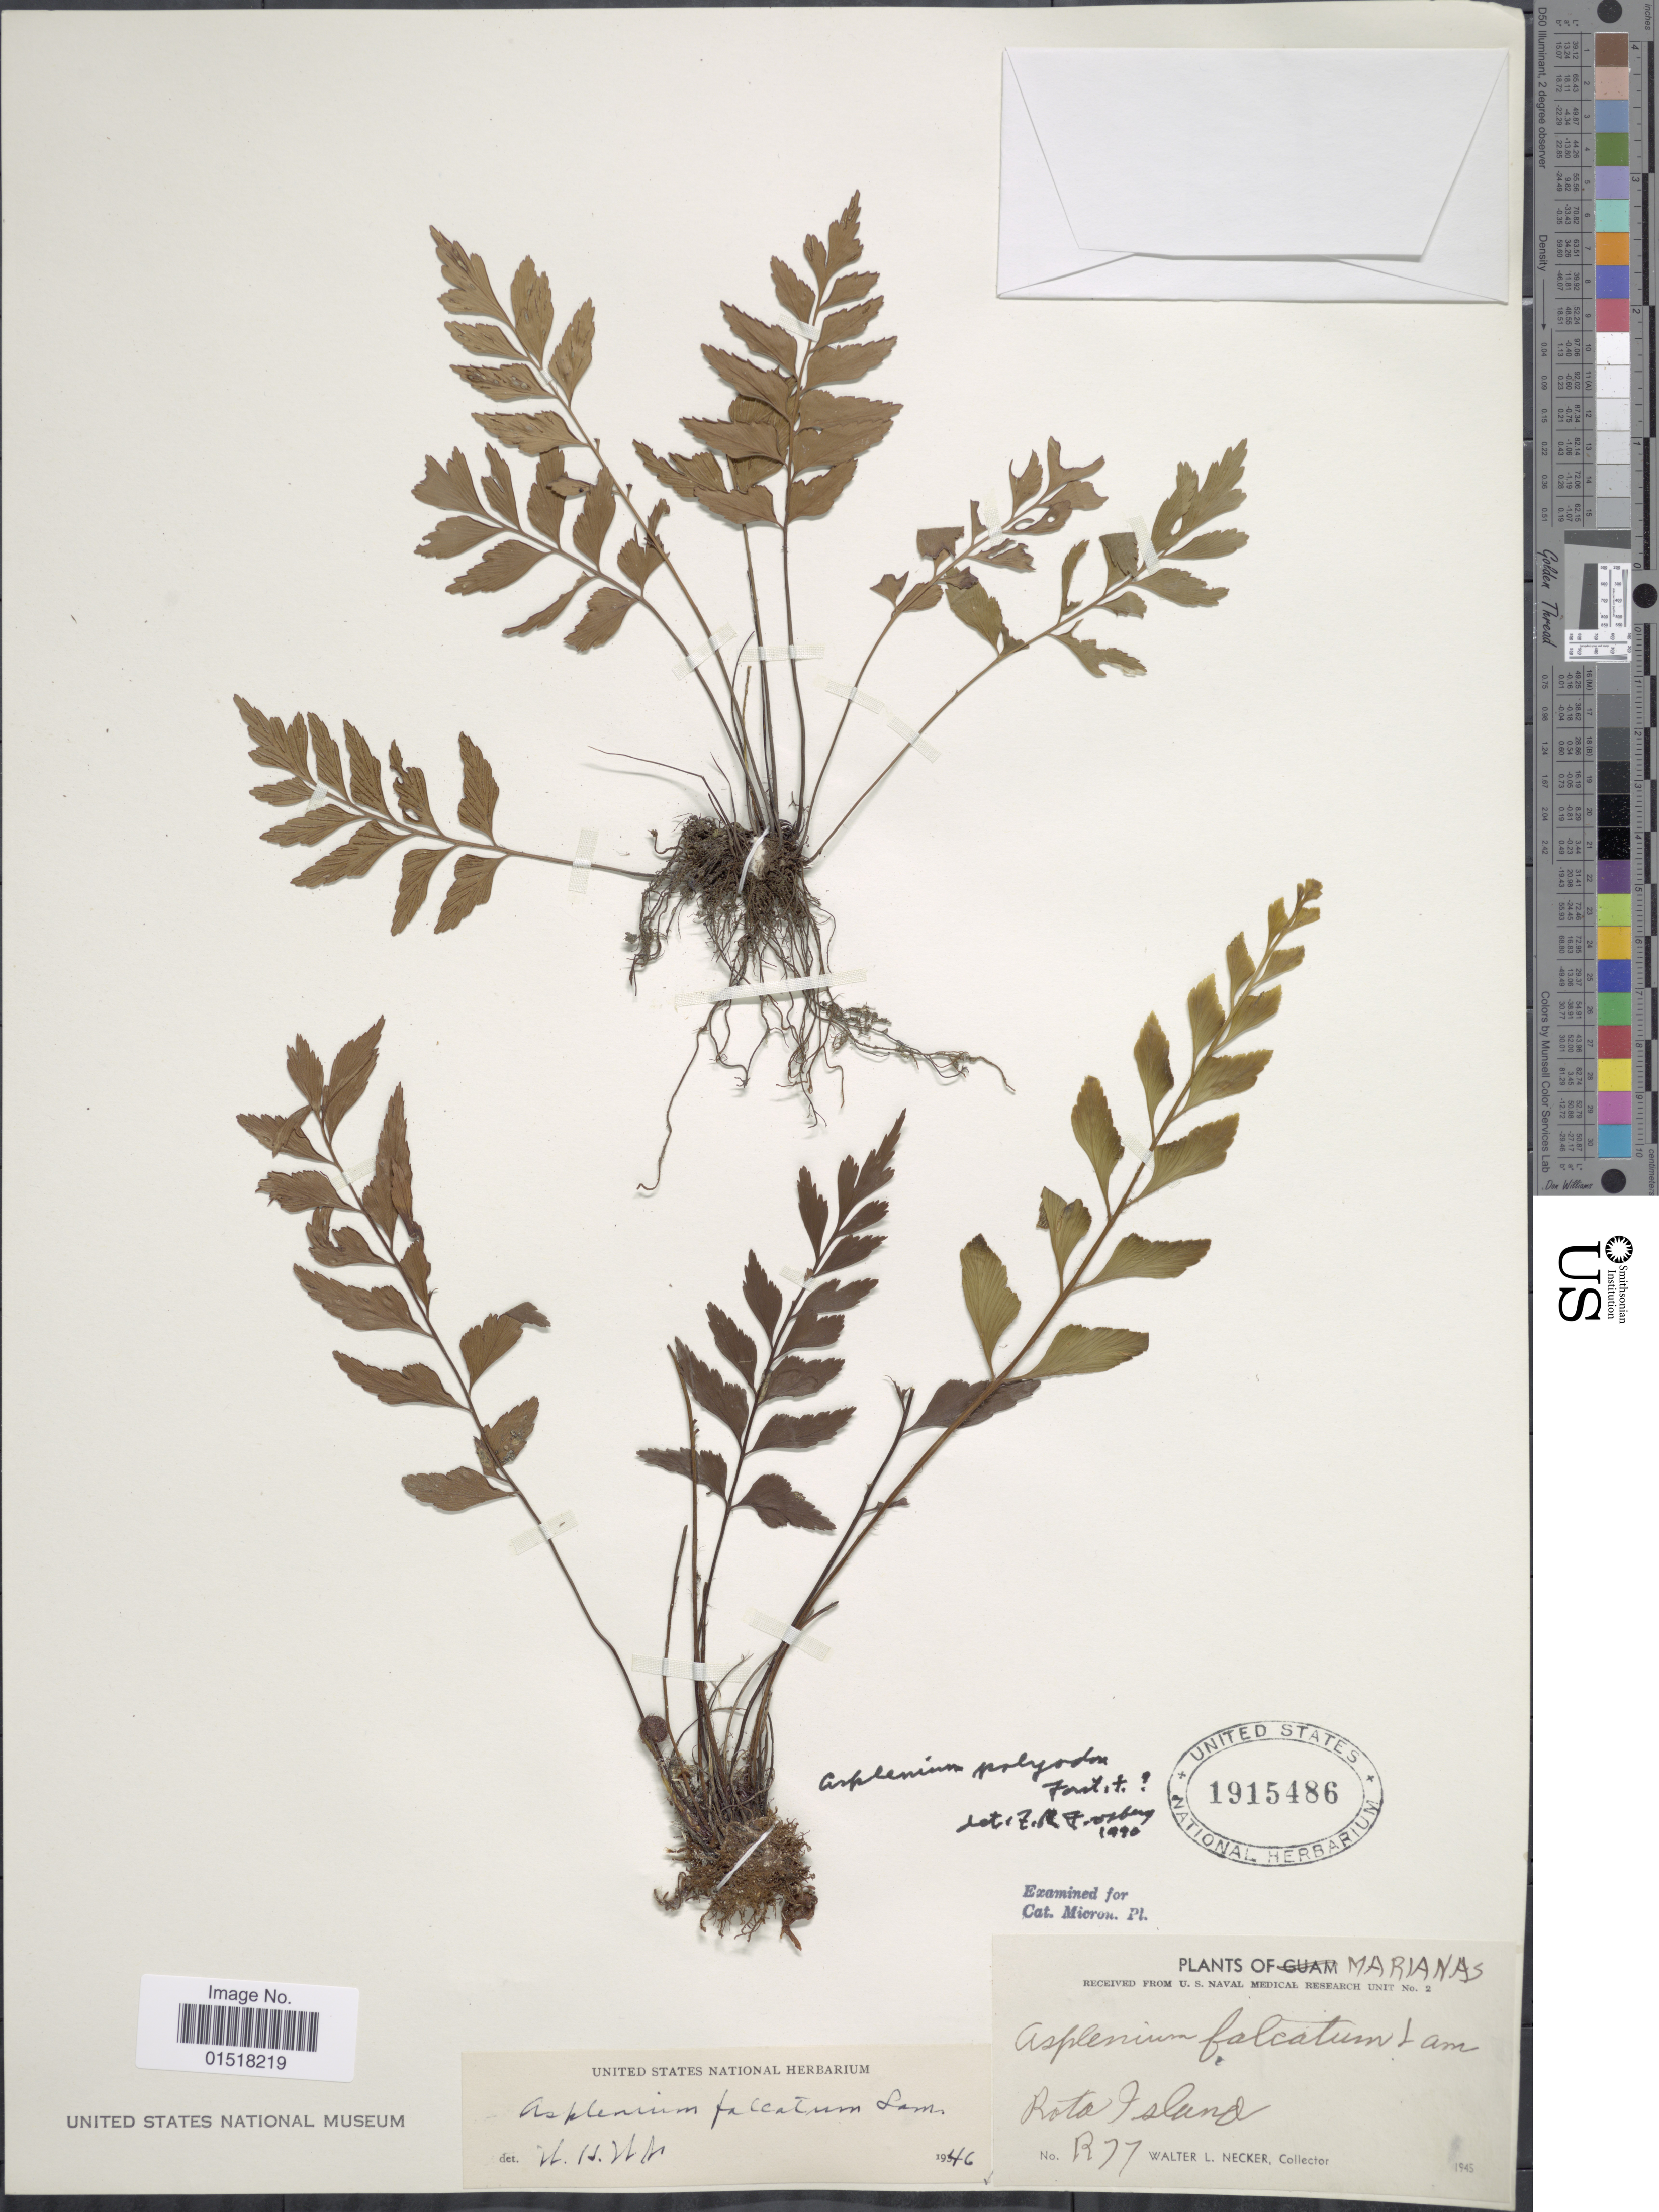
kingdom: Plantae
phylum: Tracheophyta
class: Polypodiopsida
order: Polypodiales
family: Aspleniaceae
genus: Asplenium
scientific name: Asplenium polyodon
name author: G. Forst.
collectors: W. L. Necker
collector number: R77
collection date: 1945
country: Northern Mariana Islands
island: Rota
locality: Rota Island.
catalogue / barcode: US 1915486